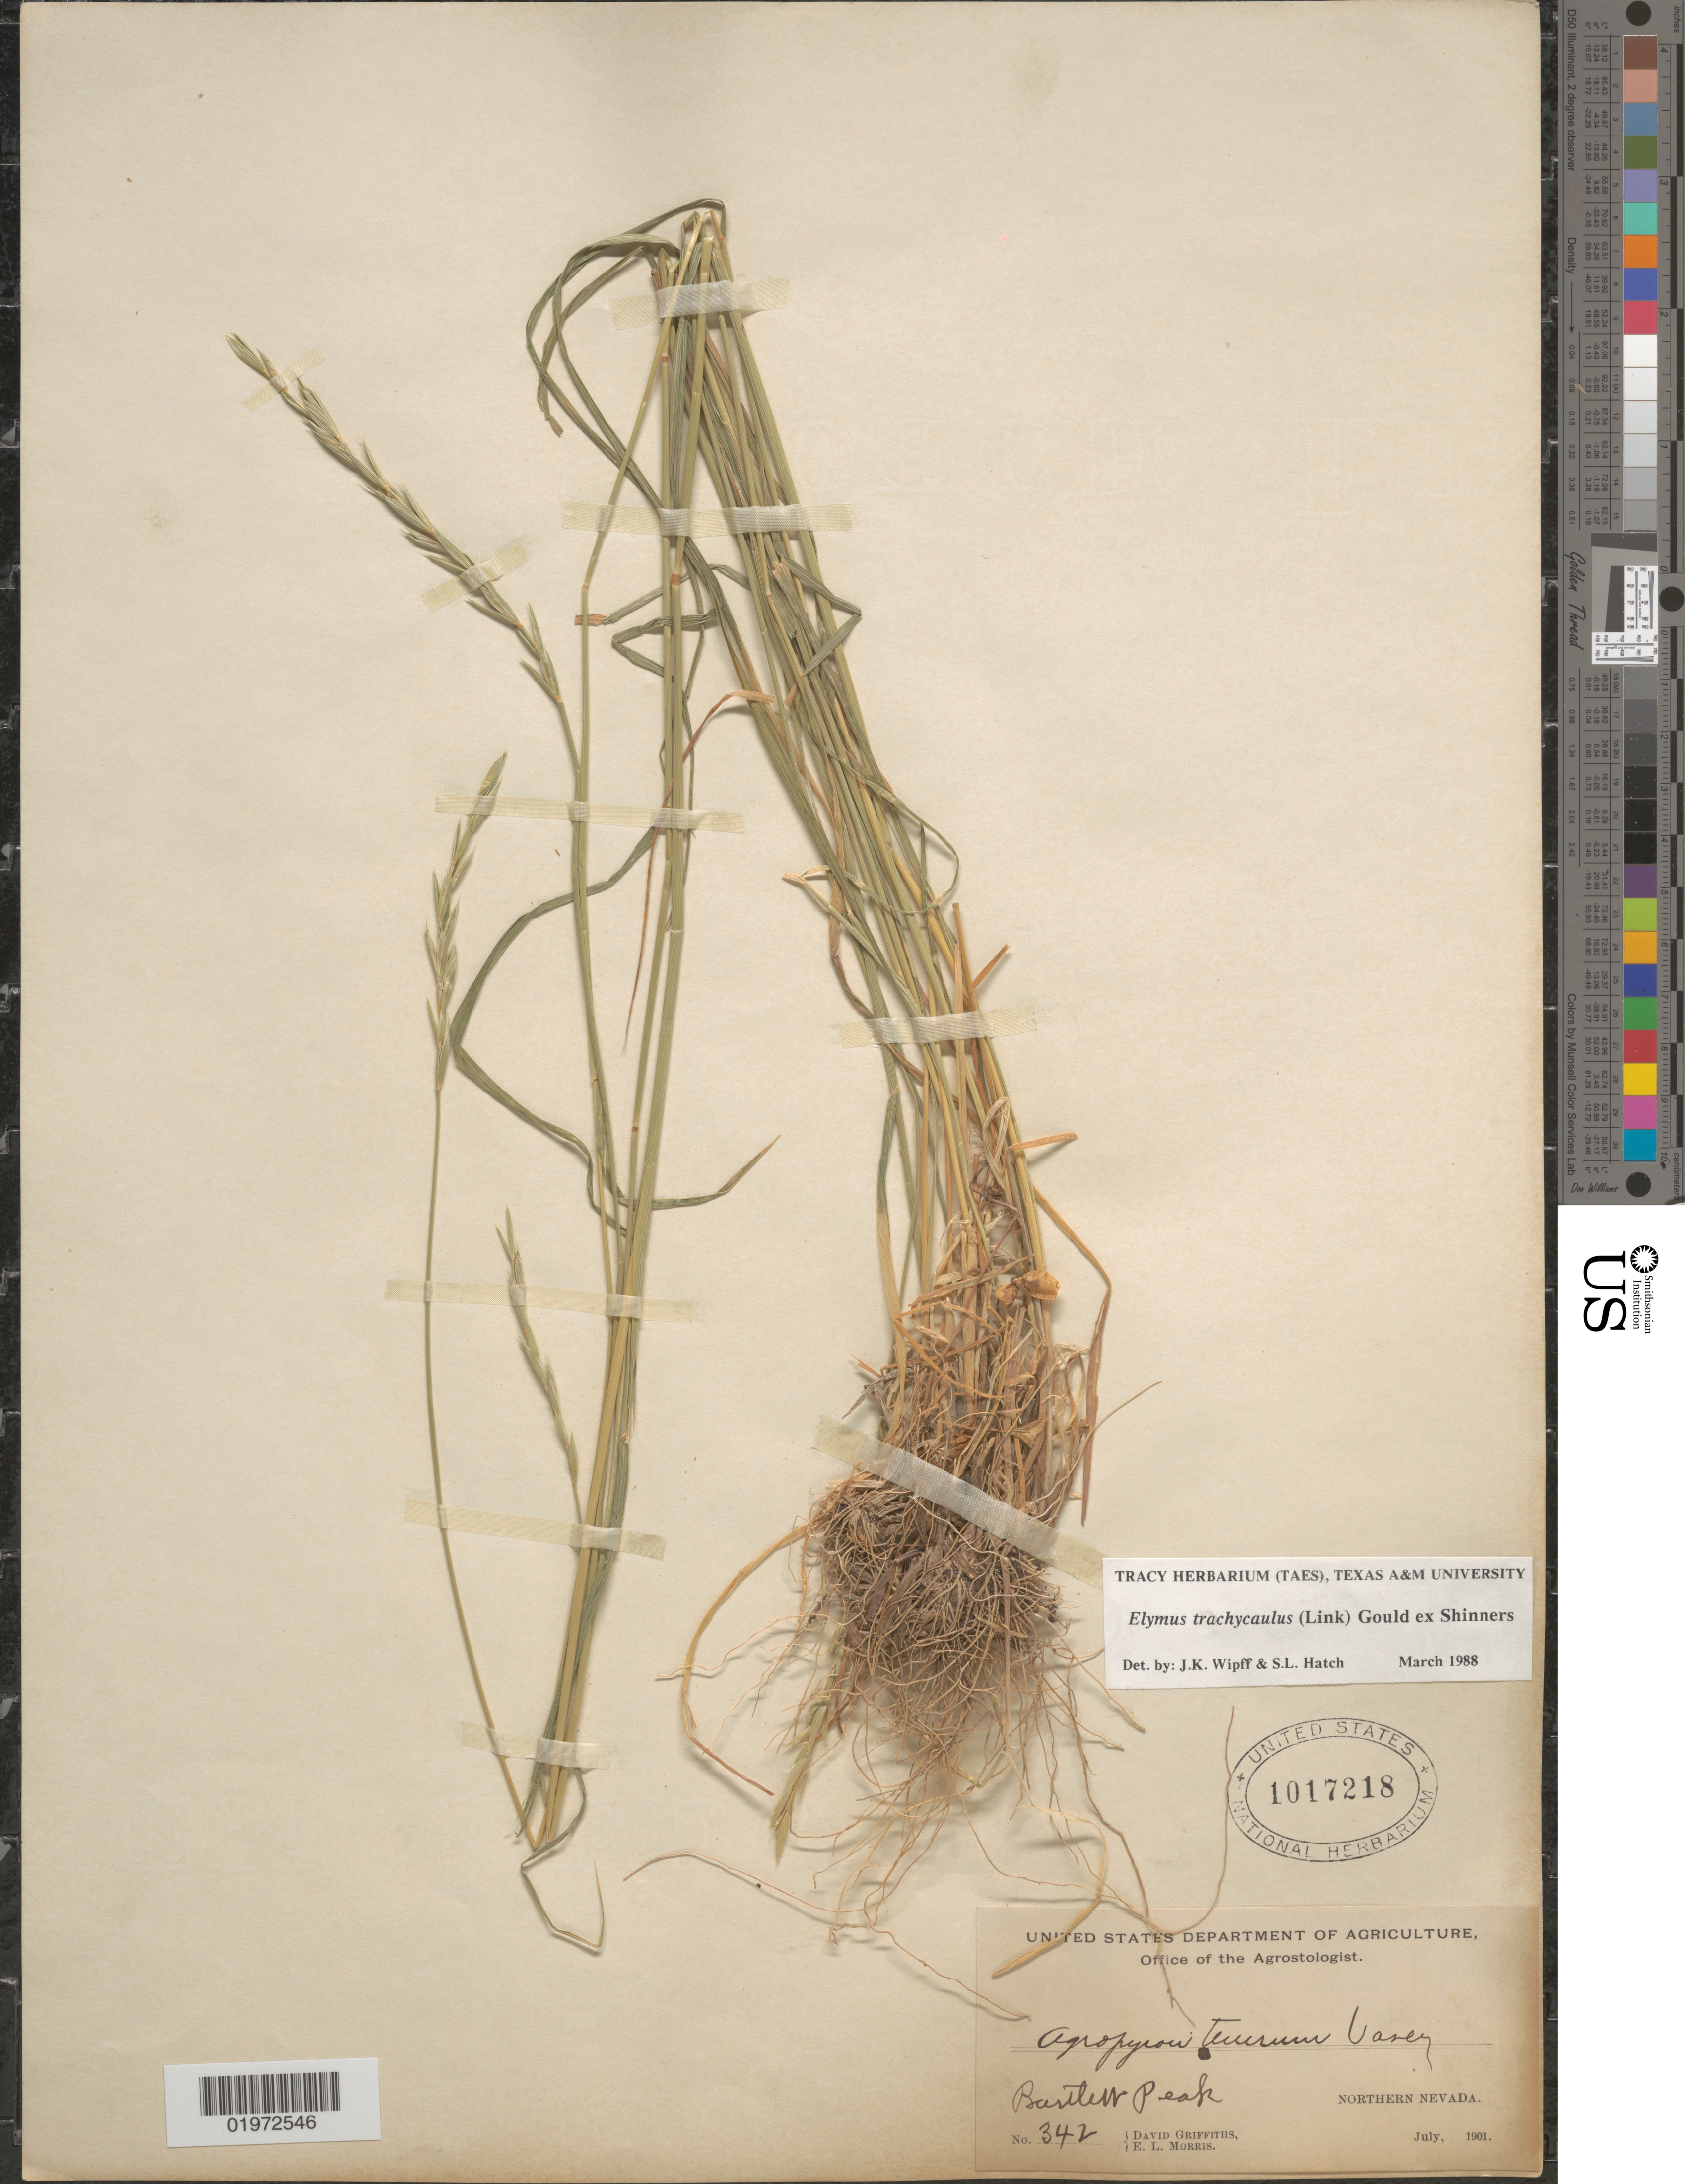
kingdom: Plantae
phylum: Tracheophyta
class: Liliopsida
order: Poales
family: Poaceae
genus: Elymus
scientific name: Elymus trachycaulus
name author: (Link) Gould ex Shinners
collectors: D. Griffiths & E. Morris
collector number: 342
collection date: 1901-07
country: United States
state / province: Nevada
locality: Bartlett Peak. Northern Nevada.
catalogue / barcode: US 1017218